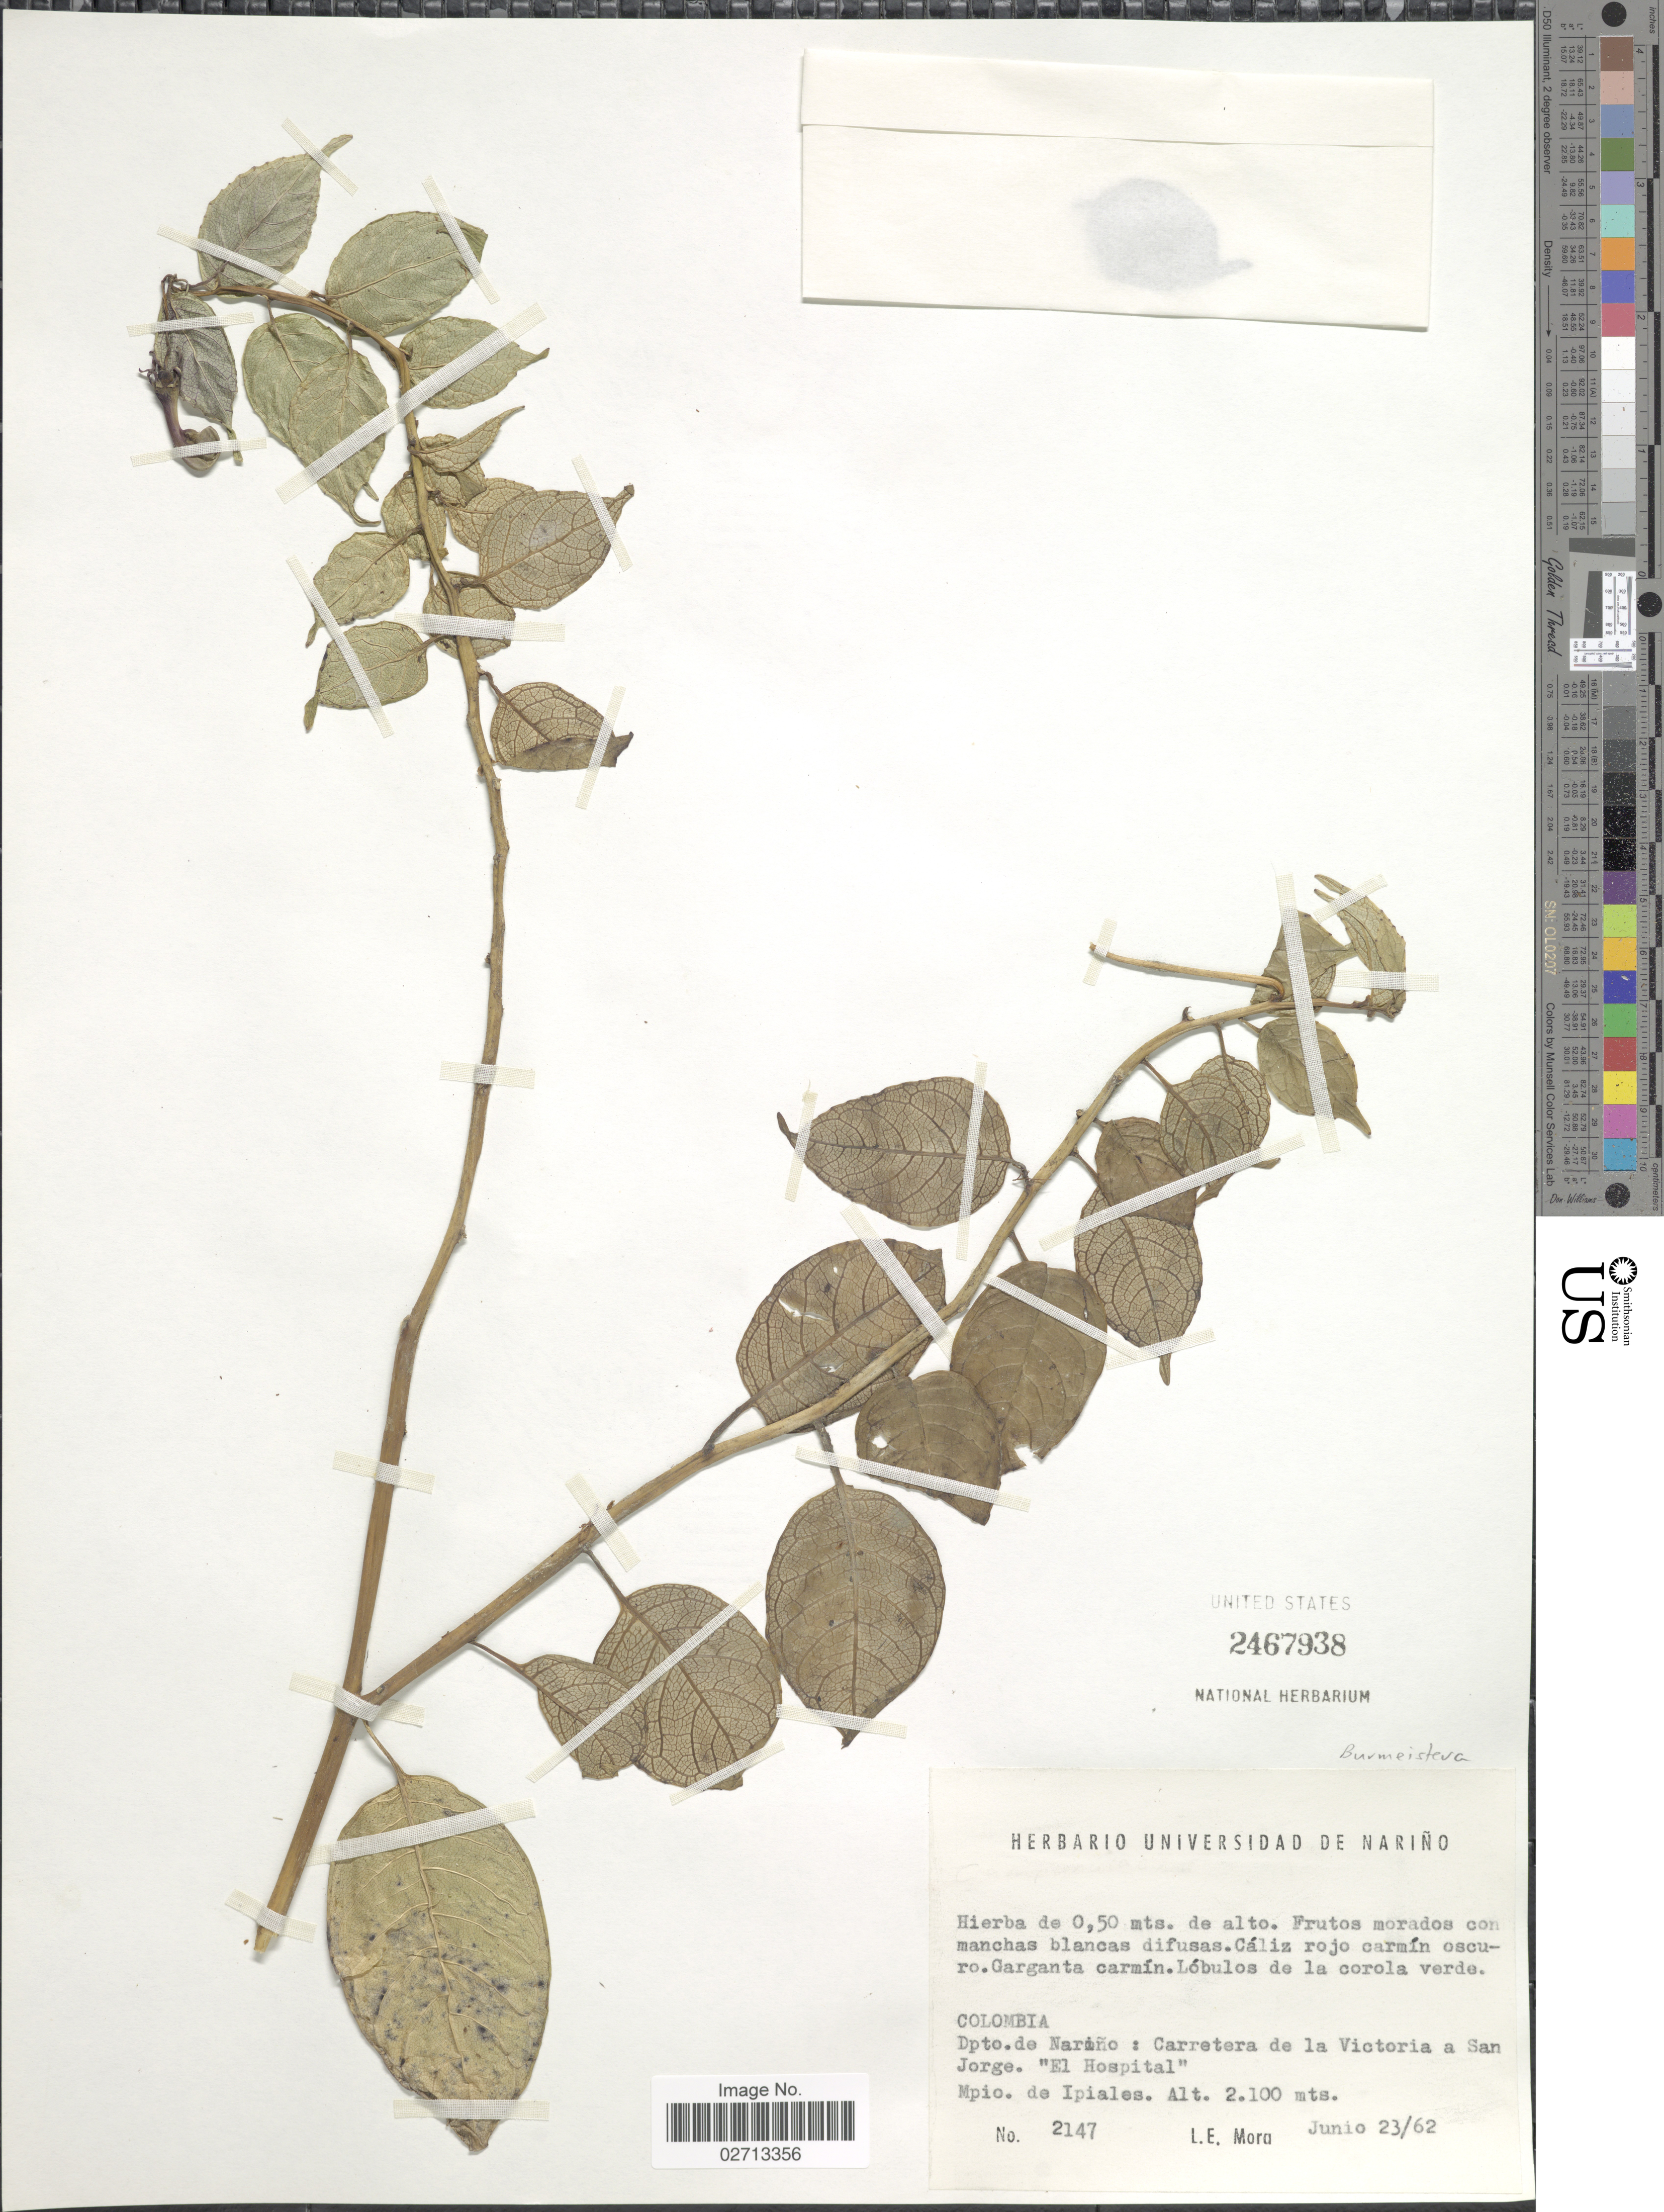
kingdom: Plantae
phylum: Tracheophyta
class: Magnoliopsida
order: Asterales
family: Campanulaceae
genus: Burmeistera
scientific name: Burmeistera sp.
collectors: L. Mora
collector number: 2147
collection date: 1962-06-23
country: Colombia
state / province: Nariño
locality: Dpto. de Nariño: Carretera de la Victoria a San Jorge. "El Hospital". Mpio. de Ipiales.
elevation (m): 2100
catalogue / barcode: US 2467938